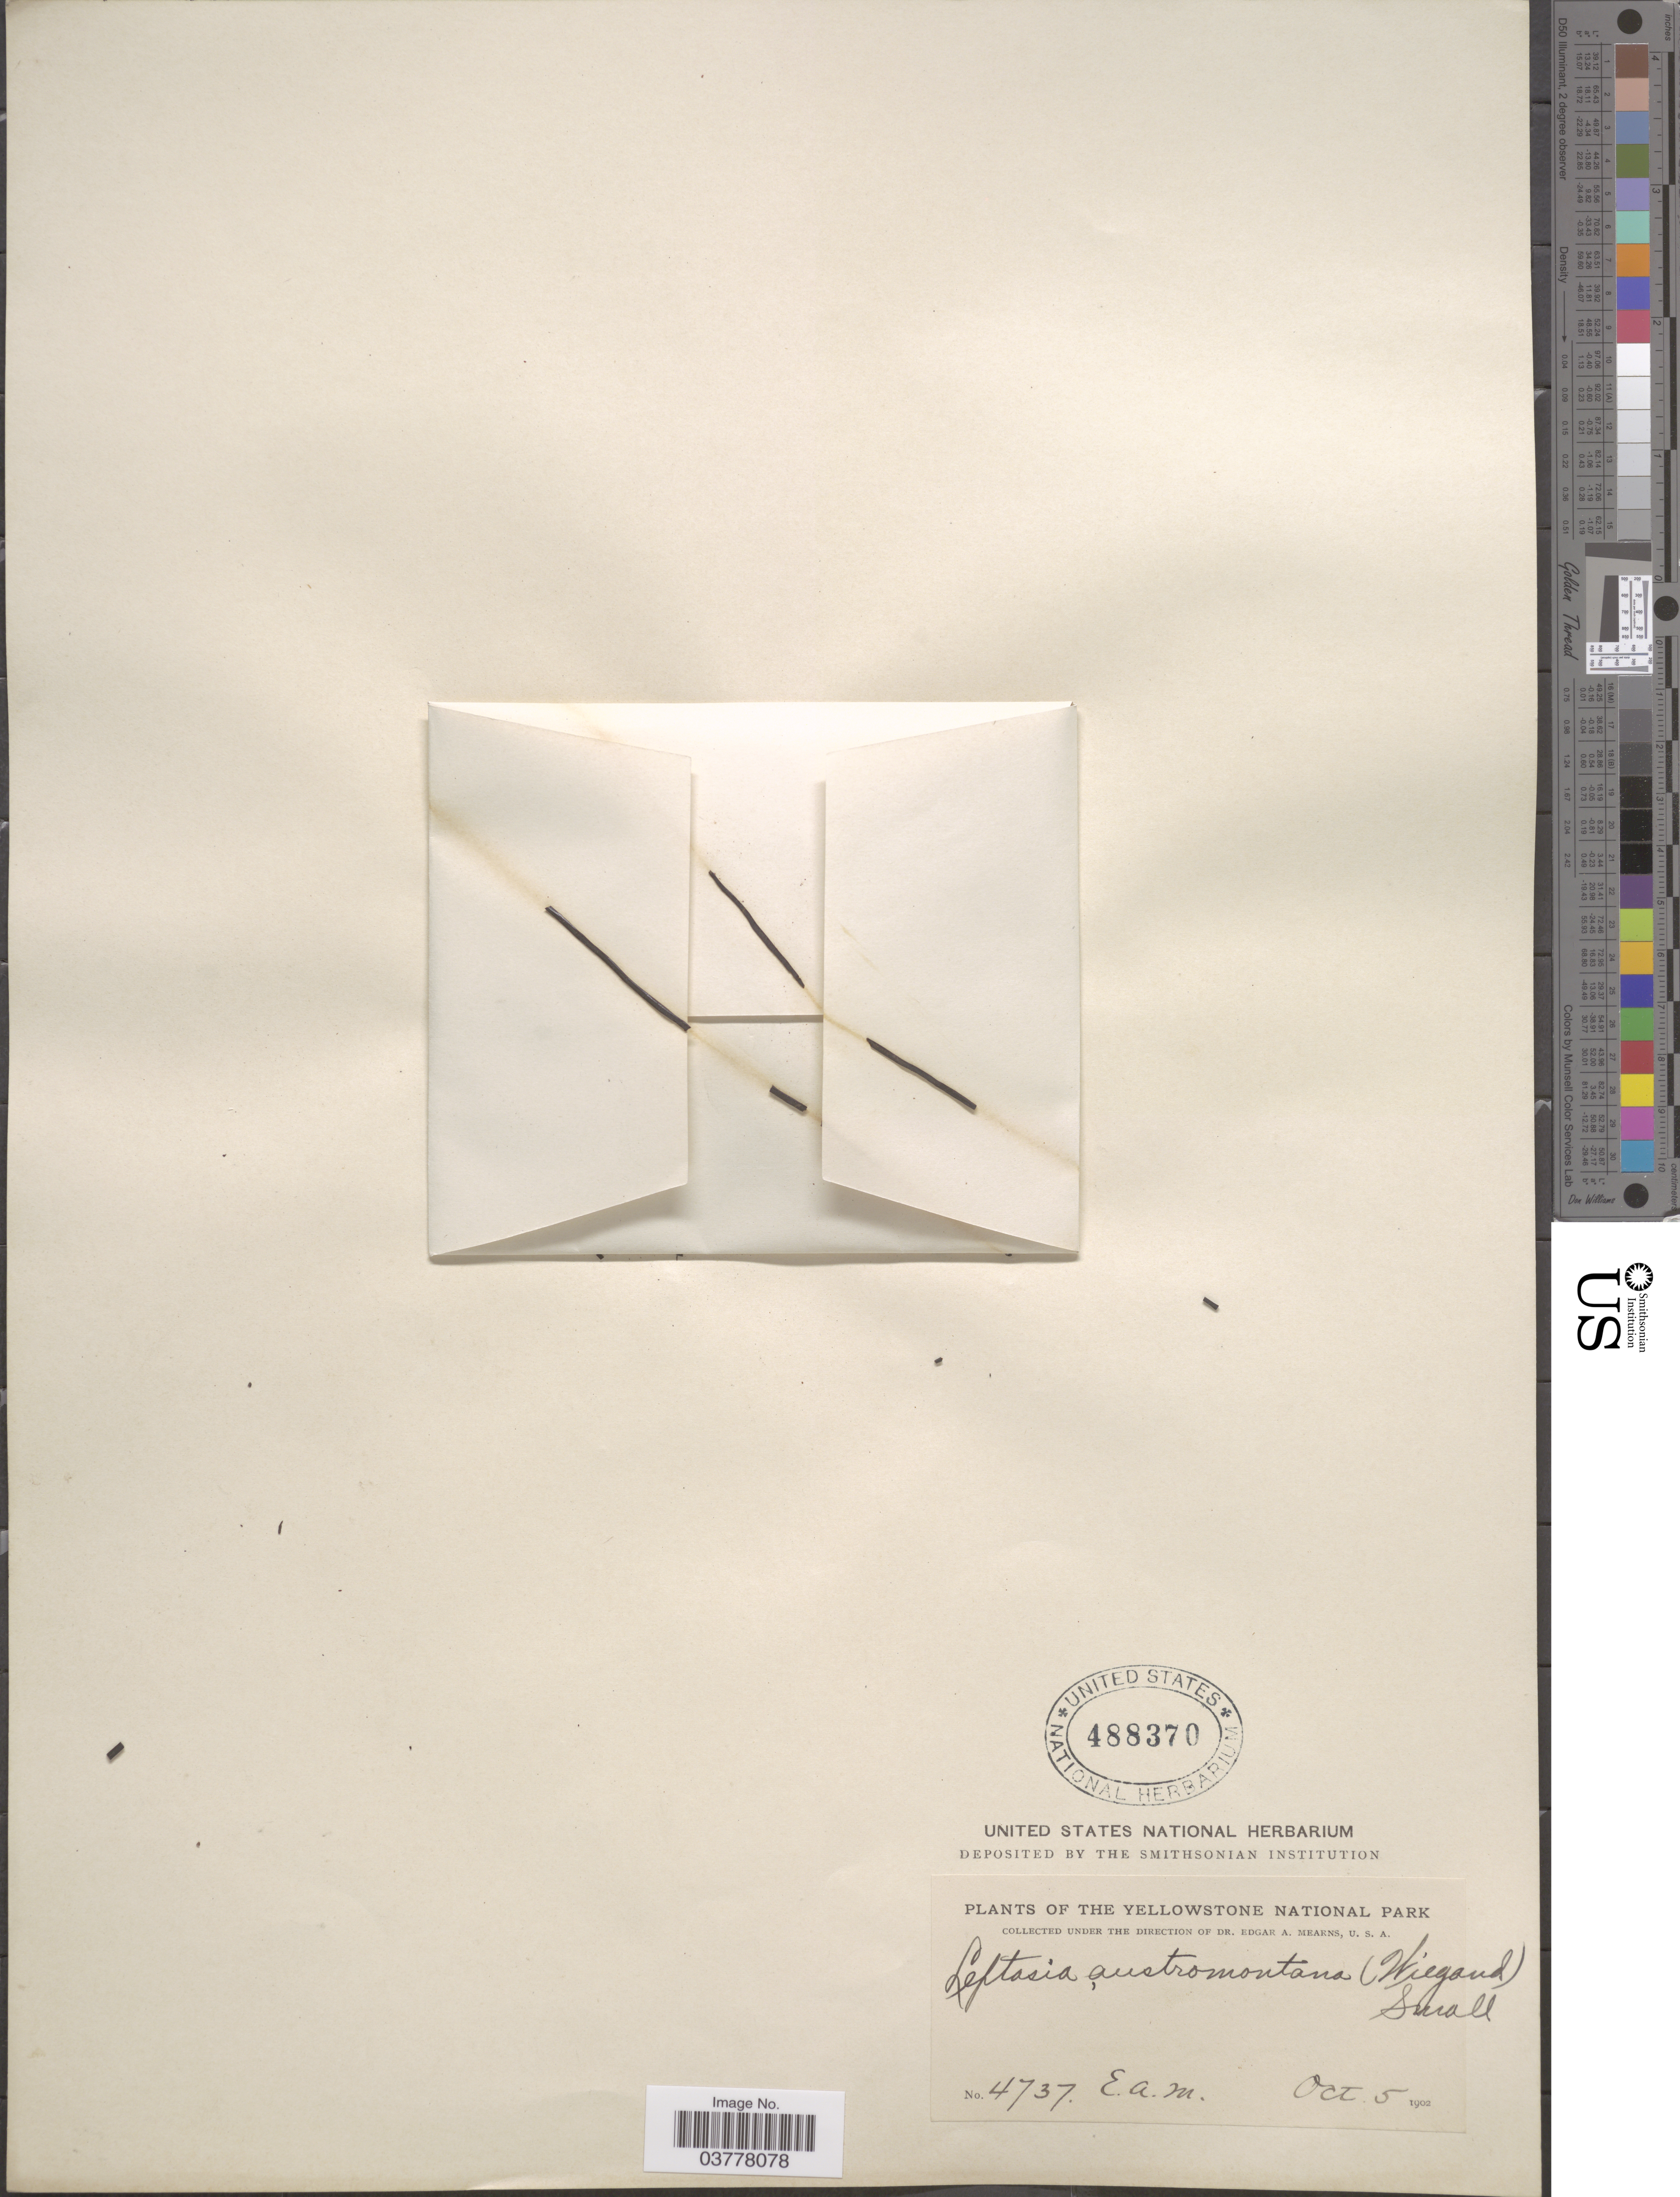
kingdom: Plantae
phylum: Tracheophyta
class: Magnoliopsida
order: Saxifragales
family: Saxifragaceae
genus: Saxifraga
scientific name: Saxifraga bronchialis subsp. austromontana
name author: (Wiegand) Piper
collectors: E. A. Mearns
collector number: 4737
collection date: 1902-10-05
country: United States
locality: The Yellowstone National Park.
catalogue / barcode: US 488370